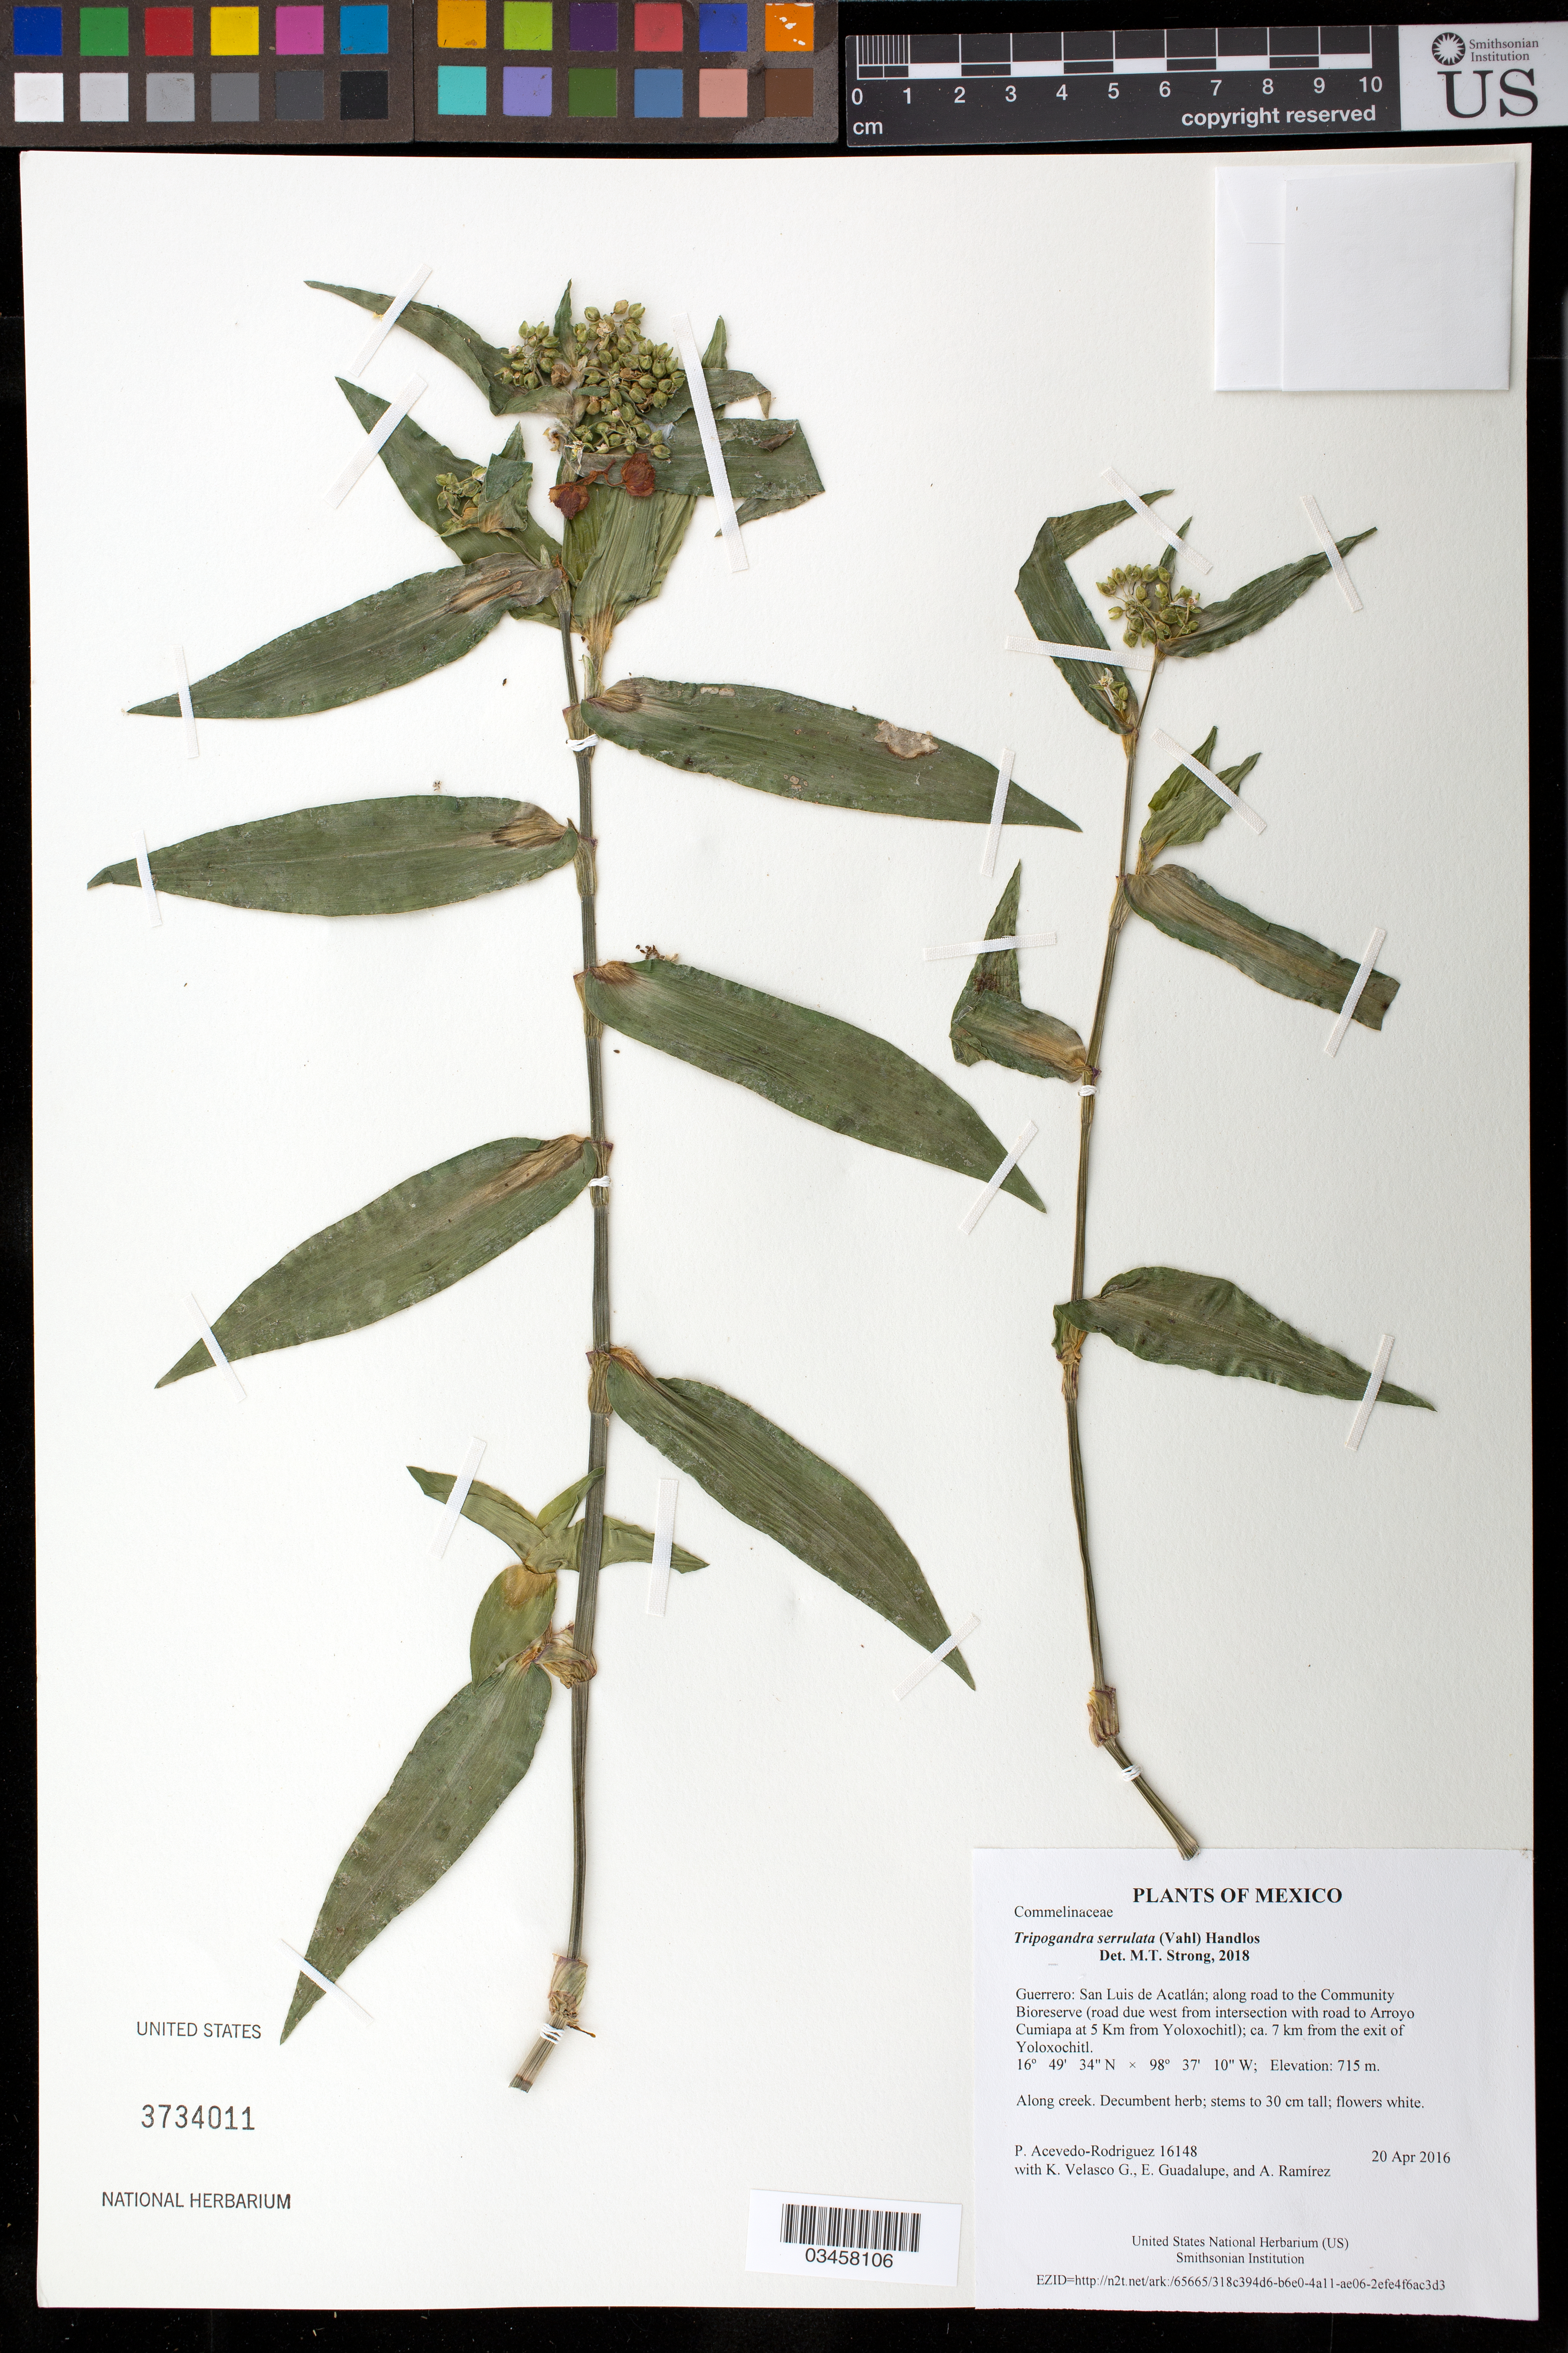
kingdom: Plantae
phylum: Tracheophyta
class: Liliopsida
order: Commelinales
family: Commelinaceae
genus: Tripogandra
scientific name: Tripogandra serrulata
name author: (Vahl) Handlos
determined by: Strong, Mark T., (BOT), Smithsonian Institution - National Museum of Natural History (UNITED STATES)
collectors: P. Acevedo-Rodr., K. Velasco G., E. Guadalupe & A. Ramírez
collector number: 16148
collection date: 2016-04-20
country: Mexico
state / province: Guerrero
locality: San Luis de Acatlán; along road to the Community Bioreserve (rd due west from intersection with rd to Arroyo Cumiapa at 5 Km from Yoloxochitl); ca. 7 km from the exit of Yoloxochitl.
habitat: Along creek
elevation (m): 715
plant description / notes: US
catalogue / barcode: US 3734011